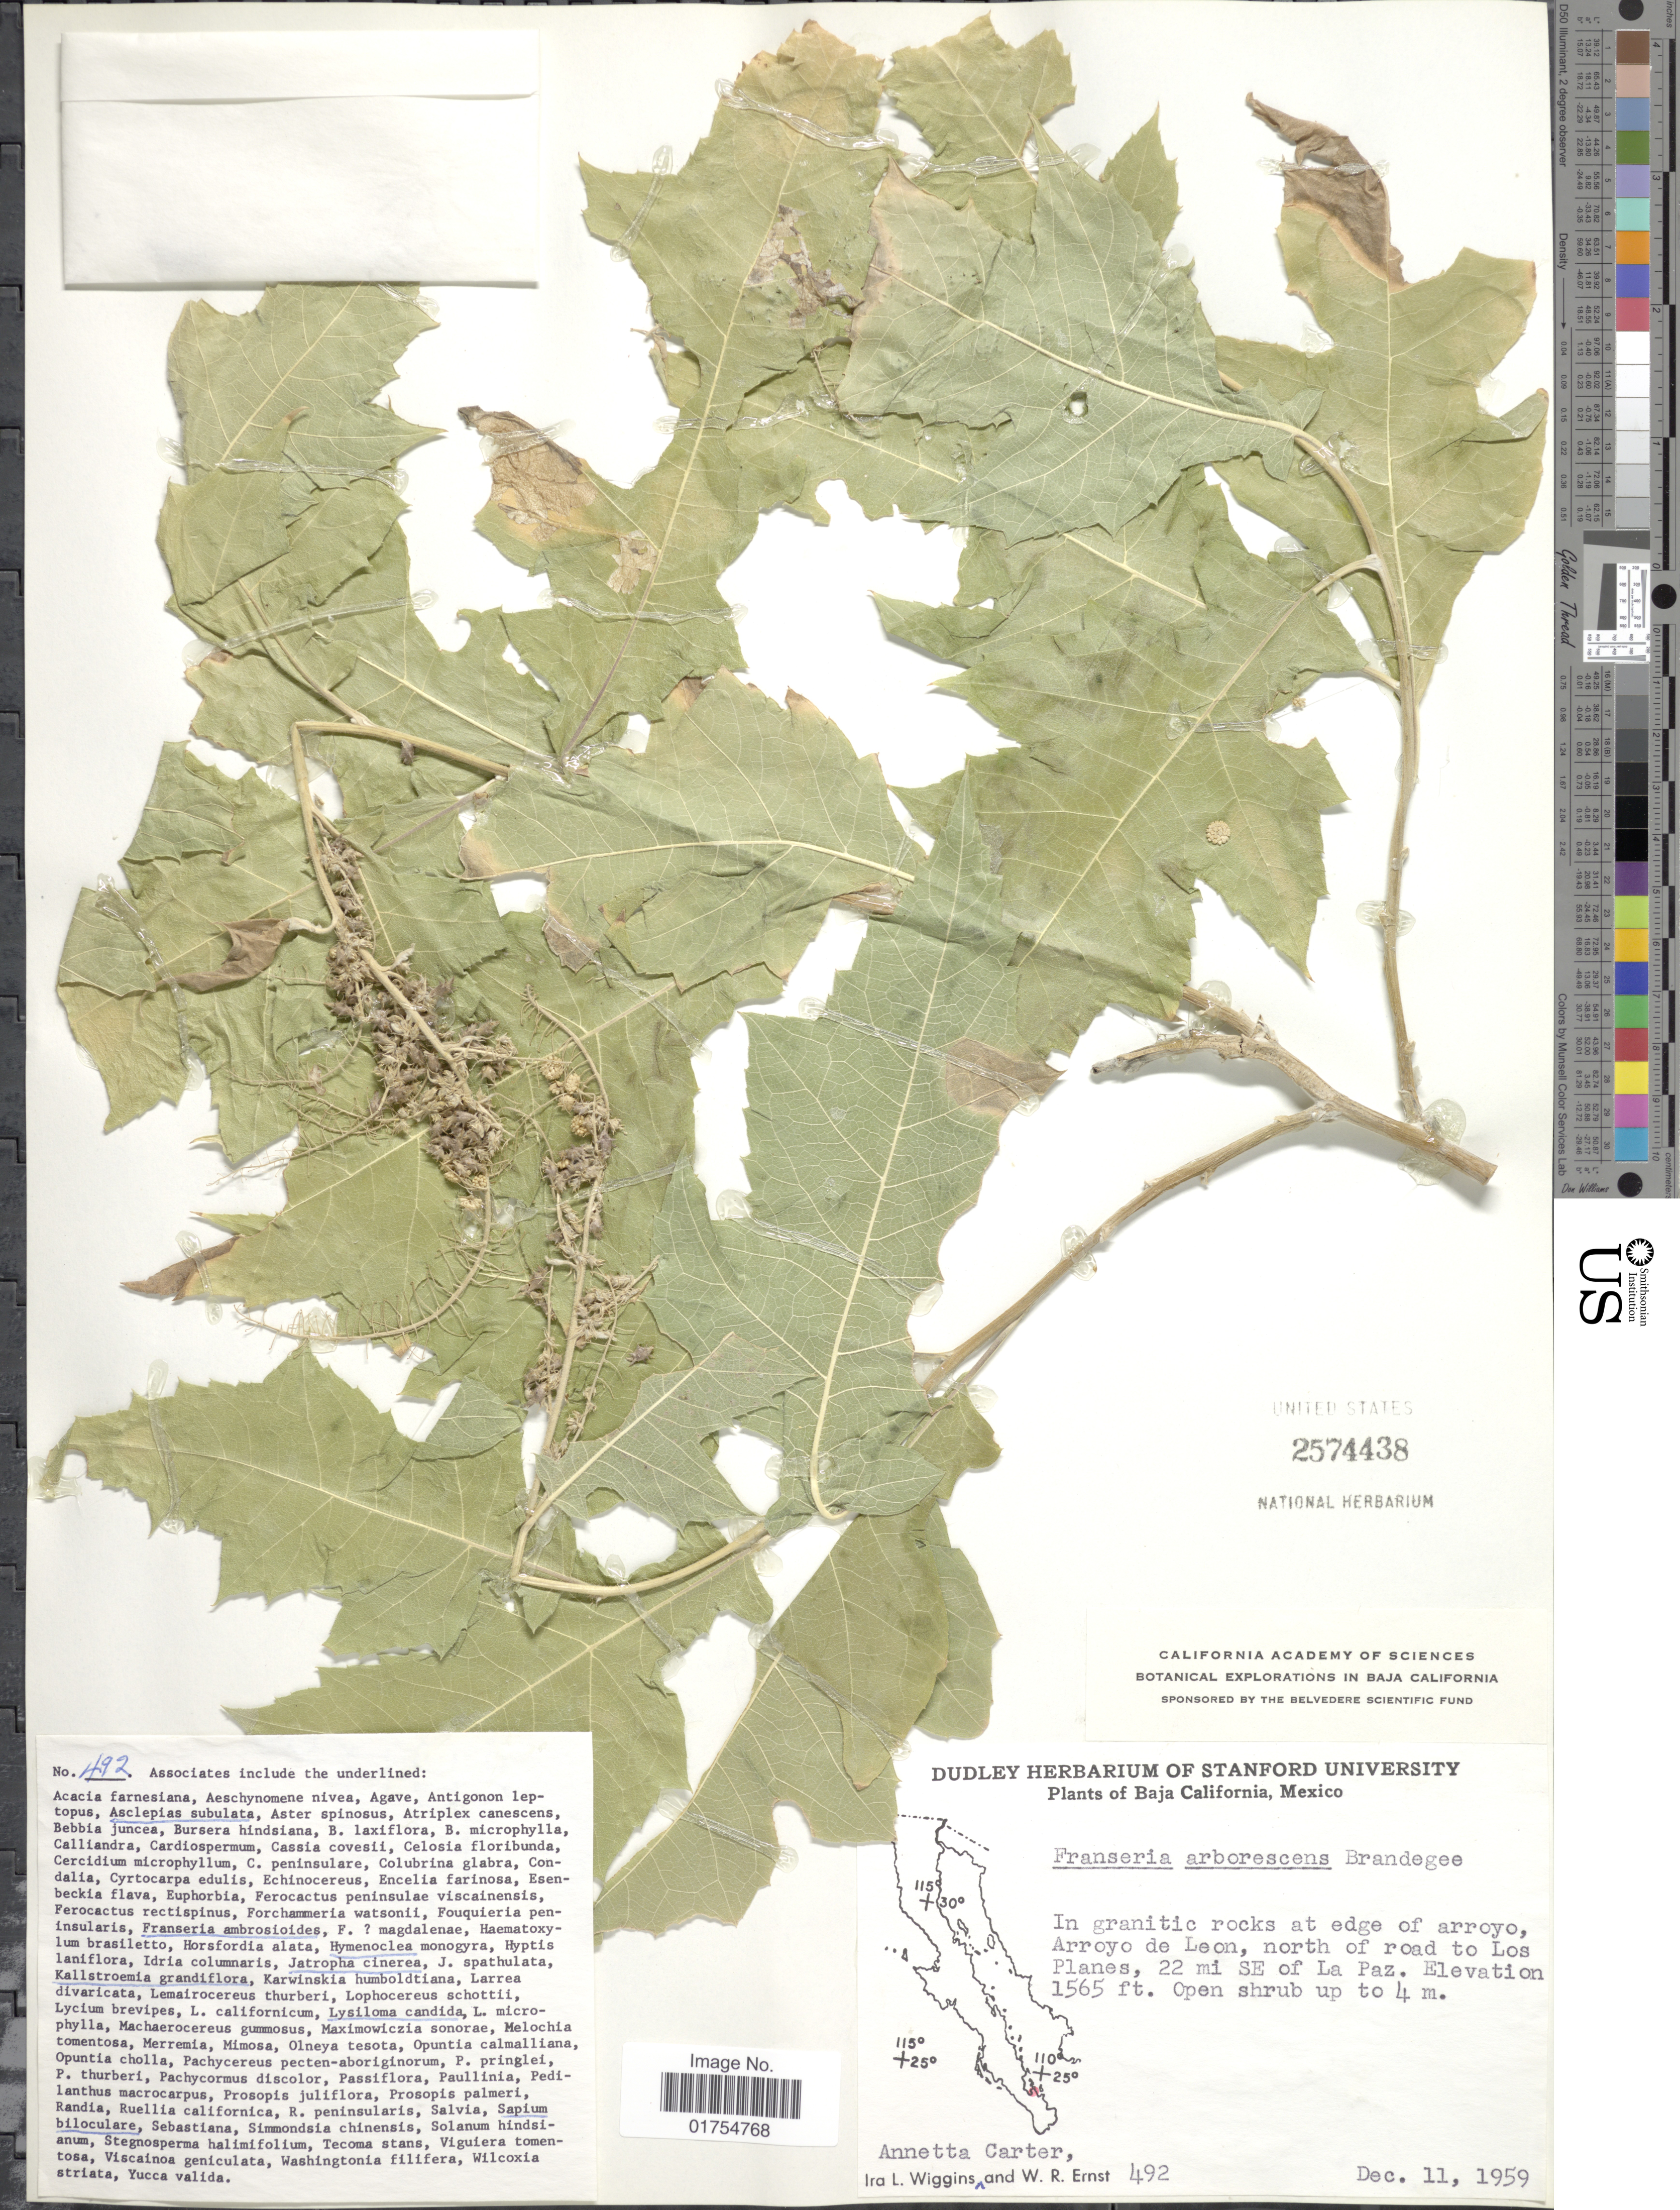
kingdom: Plantae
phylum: Tracheophyta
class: Magnoliopsida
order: Asterales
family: Asteraceae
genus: Franseria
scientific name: Franseria arborescens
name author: (Mill.) Brandegee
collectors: A. M. Carter, I. L. Wiggins & W. R. Ernst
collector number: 492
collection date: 1959-12-11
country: Mexico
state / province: Baja California Sur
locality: Arroyo de Leon, north of road to Los Planes, 22 mi SE of La Paz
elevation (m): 477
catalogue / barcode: US 2574438